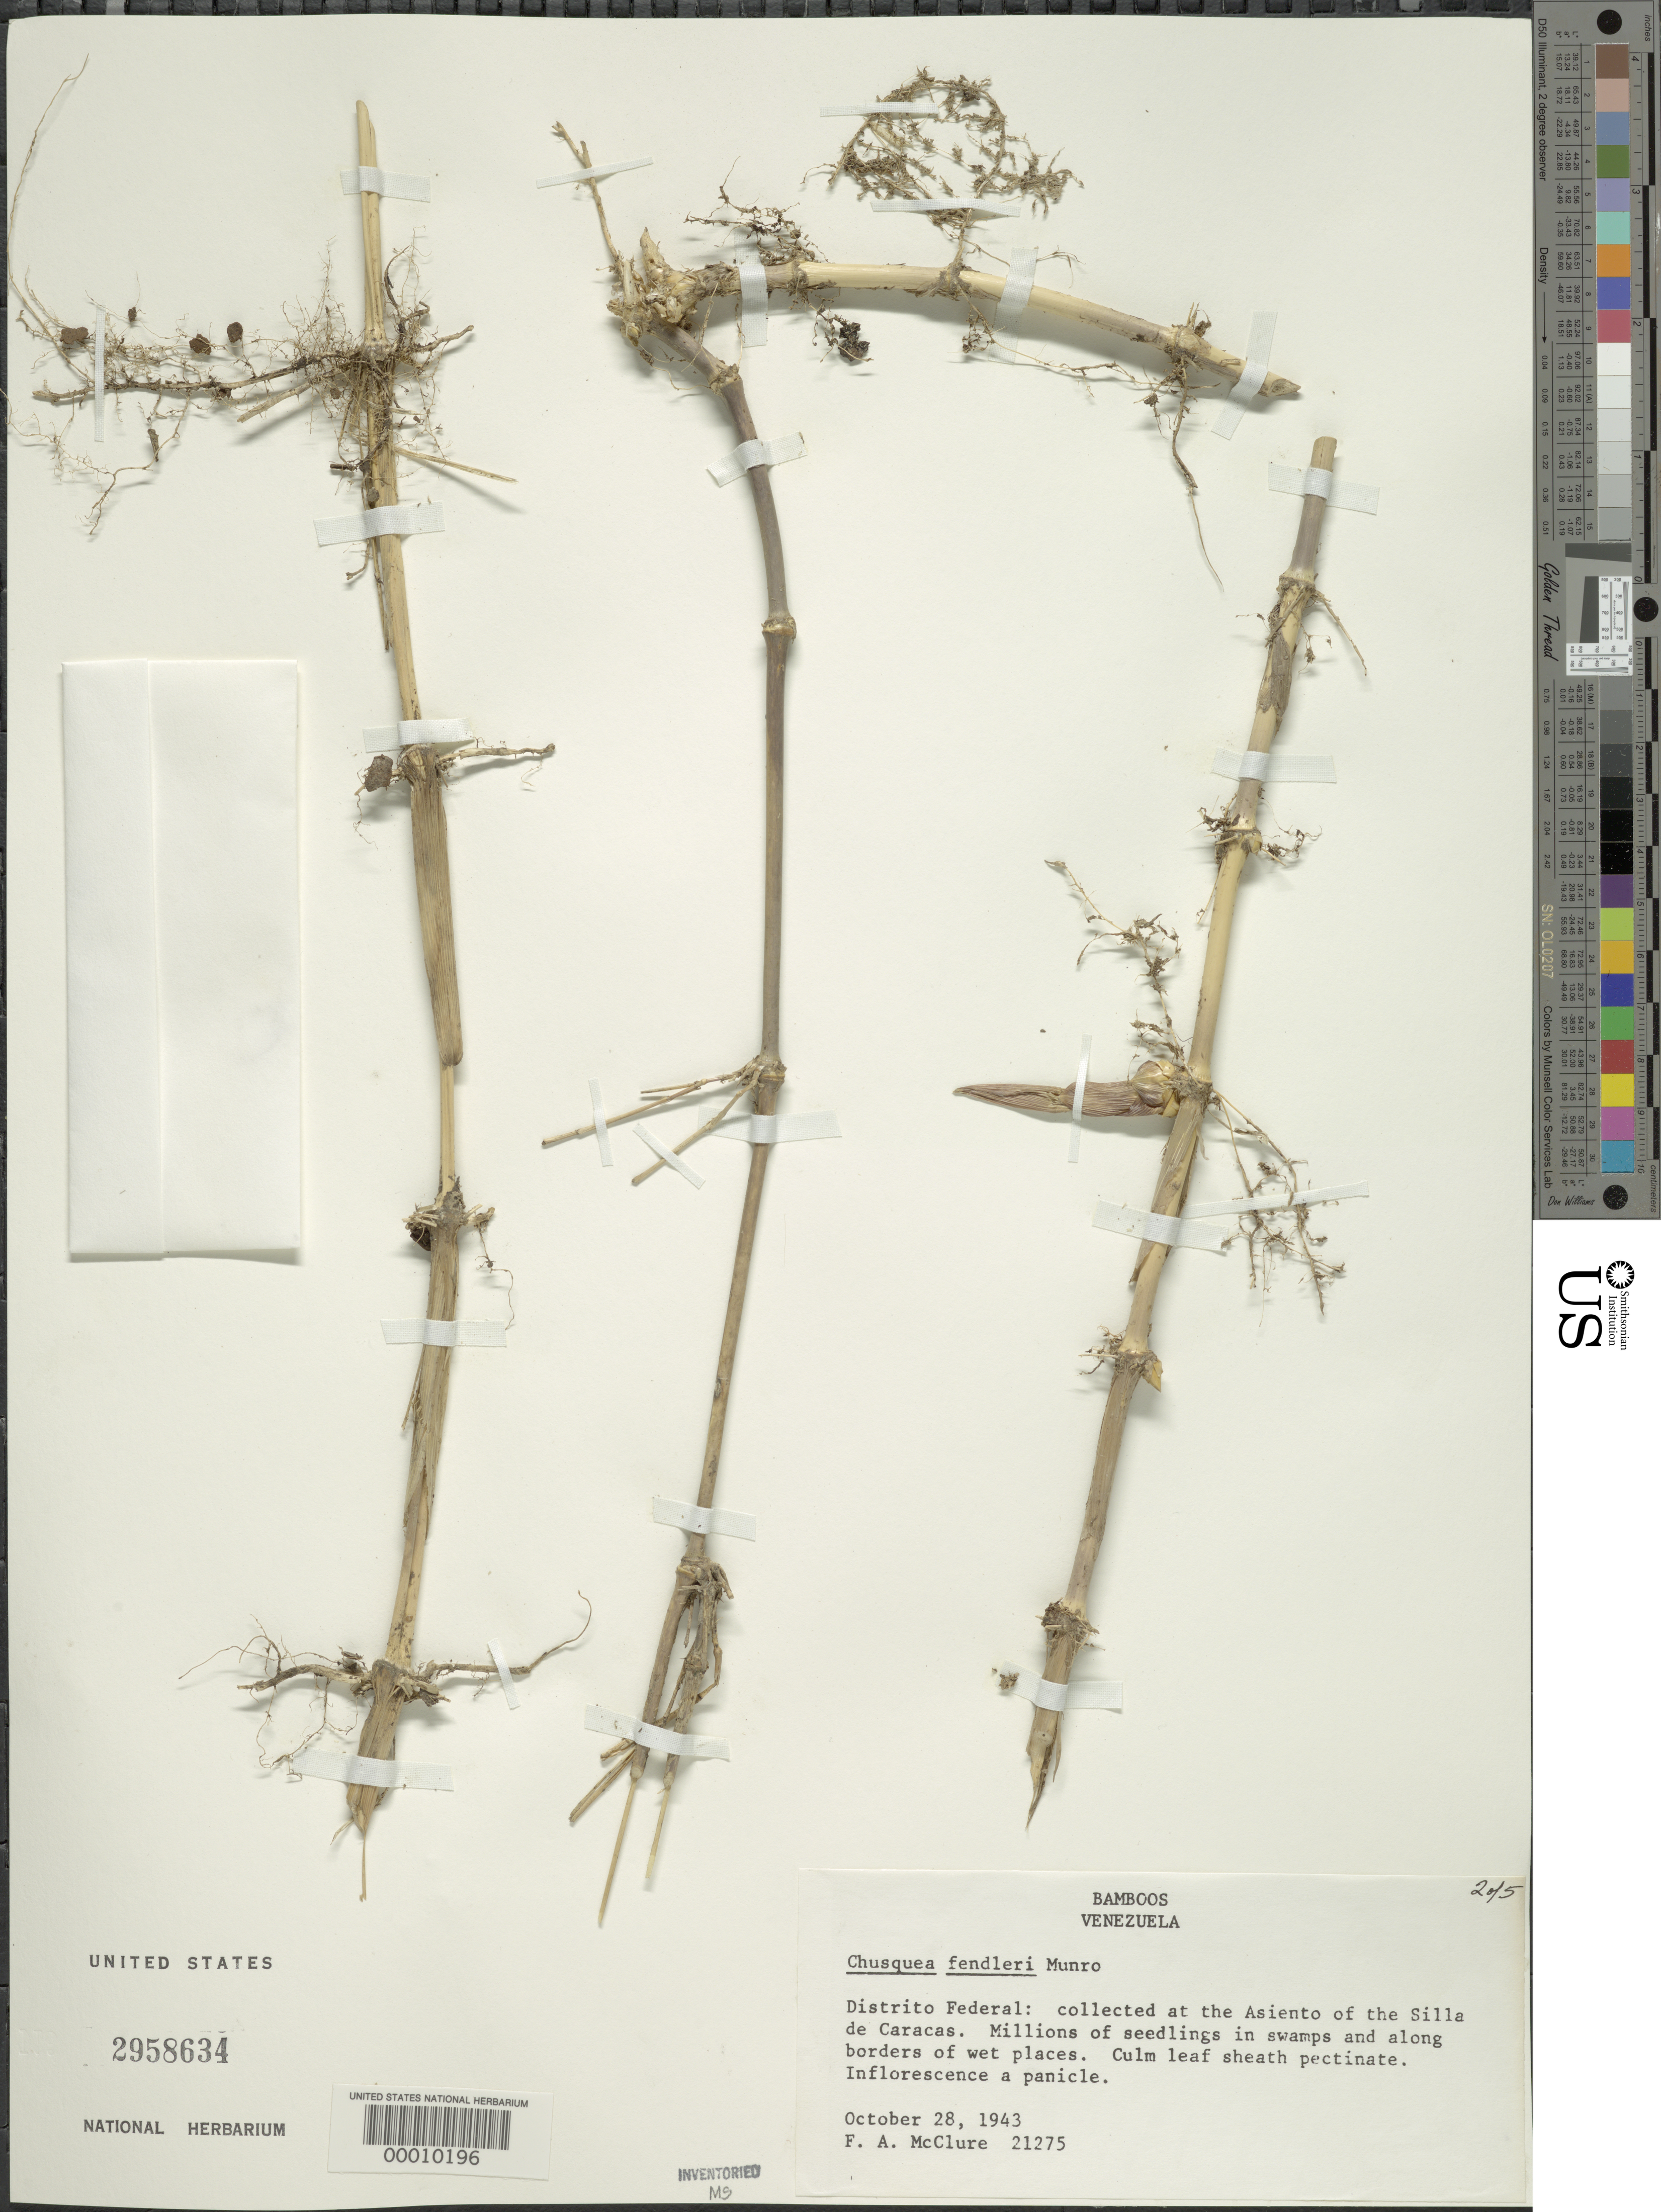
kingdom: Plantae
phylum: Tracheophyta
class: Liliopsida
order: Poales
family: Poaceae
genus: Chusquea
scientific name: Chusquea fendleri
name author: Munro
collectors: F. A. McClure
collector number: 21275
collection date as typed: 28 Oct 1943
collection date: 1943-10-28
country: Venezuela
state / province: Distrito Federal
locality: Asiento, silla de caracas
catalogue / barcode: US 2958634